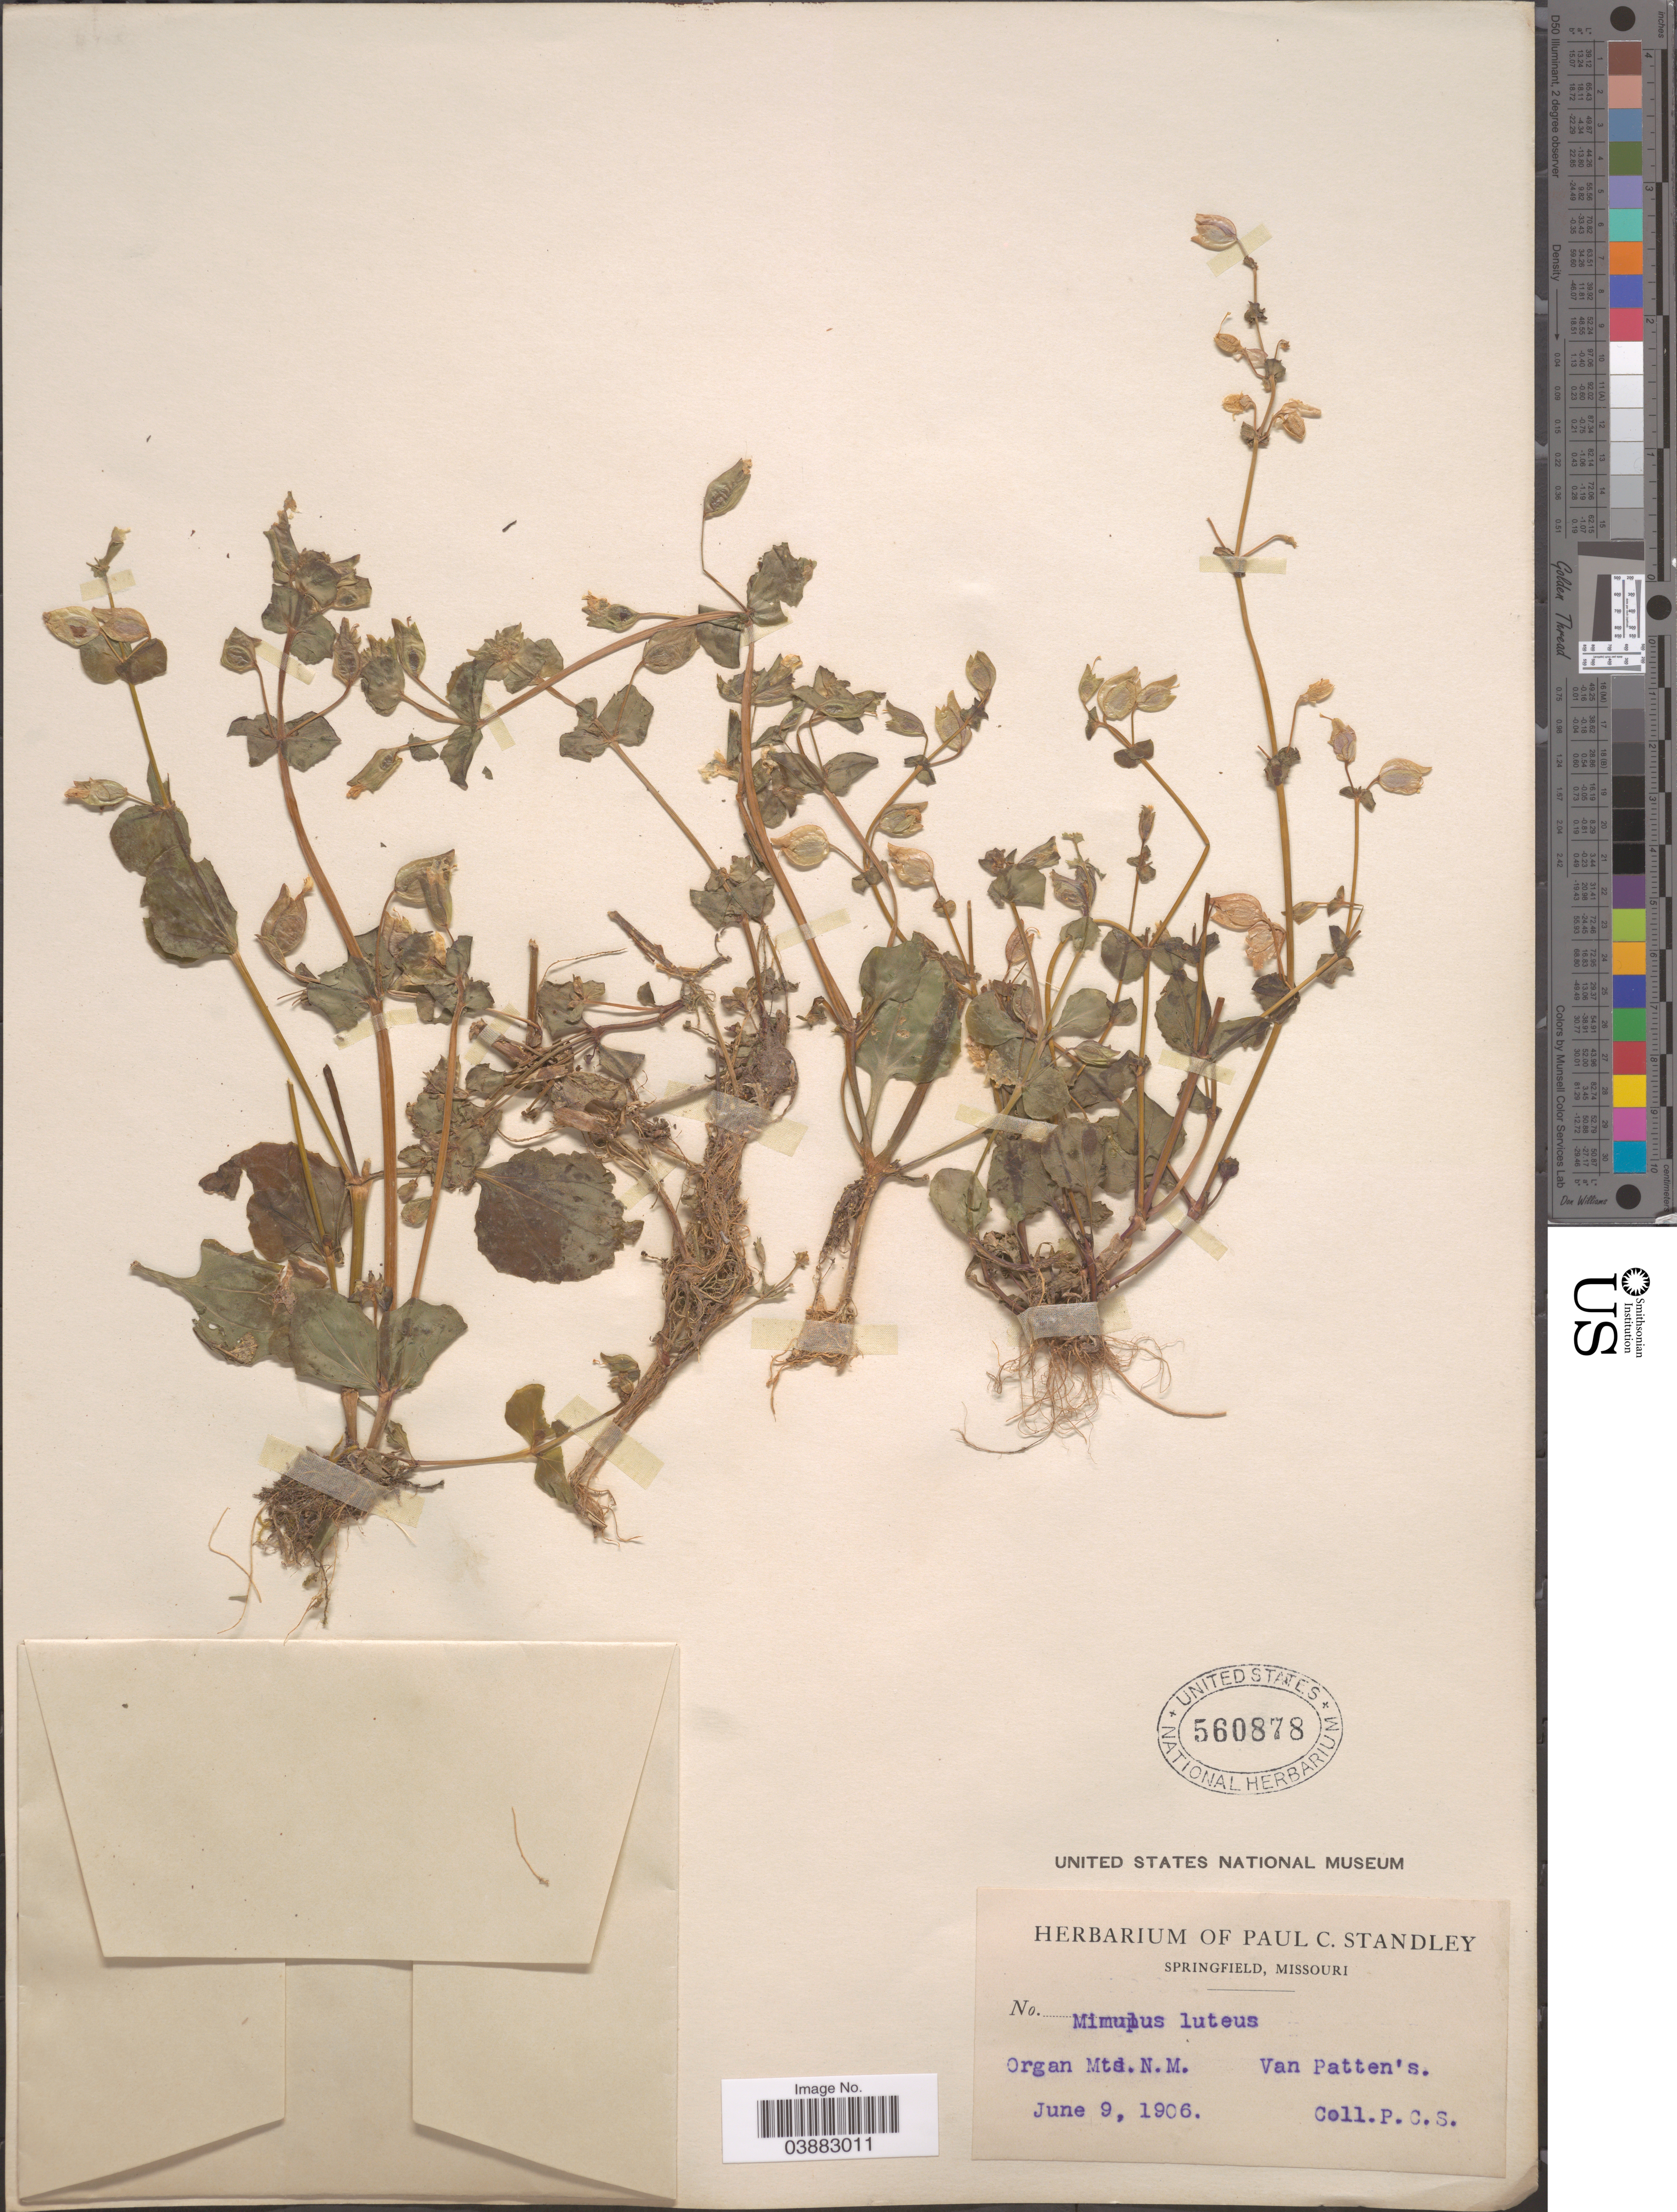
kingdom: Plantae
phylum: Tracheophyta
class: Magnoliopsida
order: Lamiales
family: Phrymaceae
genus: Mimulus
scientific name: Mimulus tilingii var. caespitosus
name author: (Greene) A.L. Grant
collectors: P. C. Standley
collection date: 1906-06-09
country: United States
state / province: Missouri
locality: Organ Mts.N.W. Van Patten's.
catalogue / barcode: US 560878